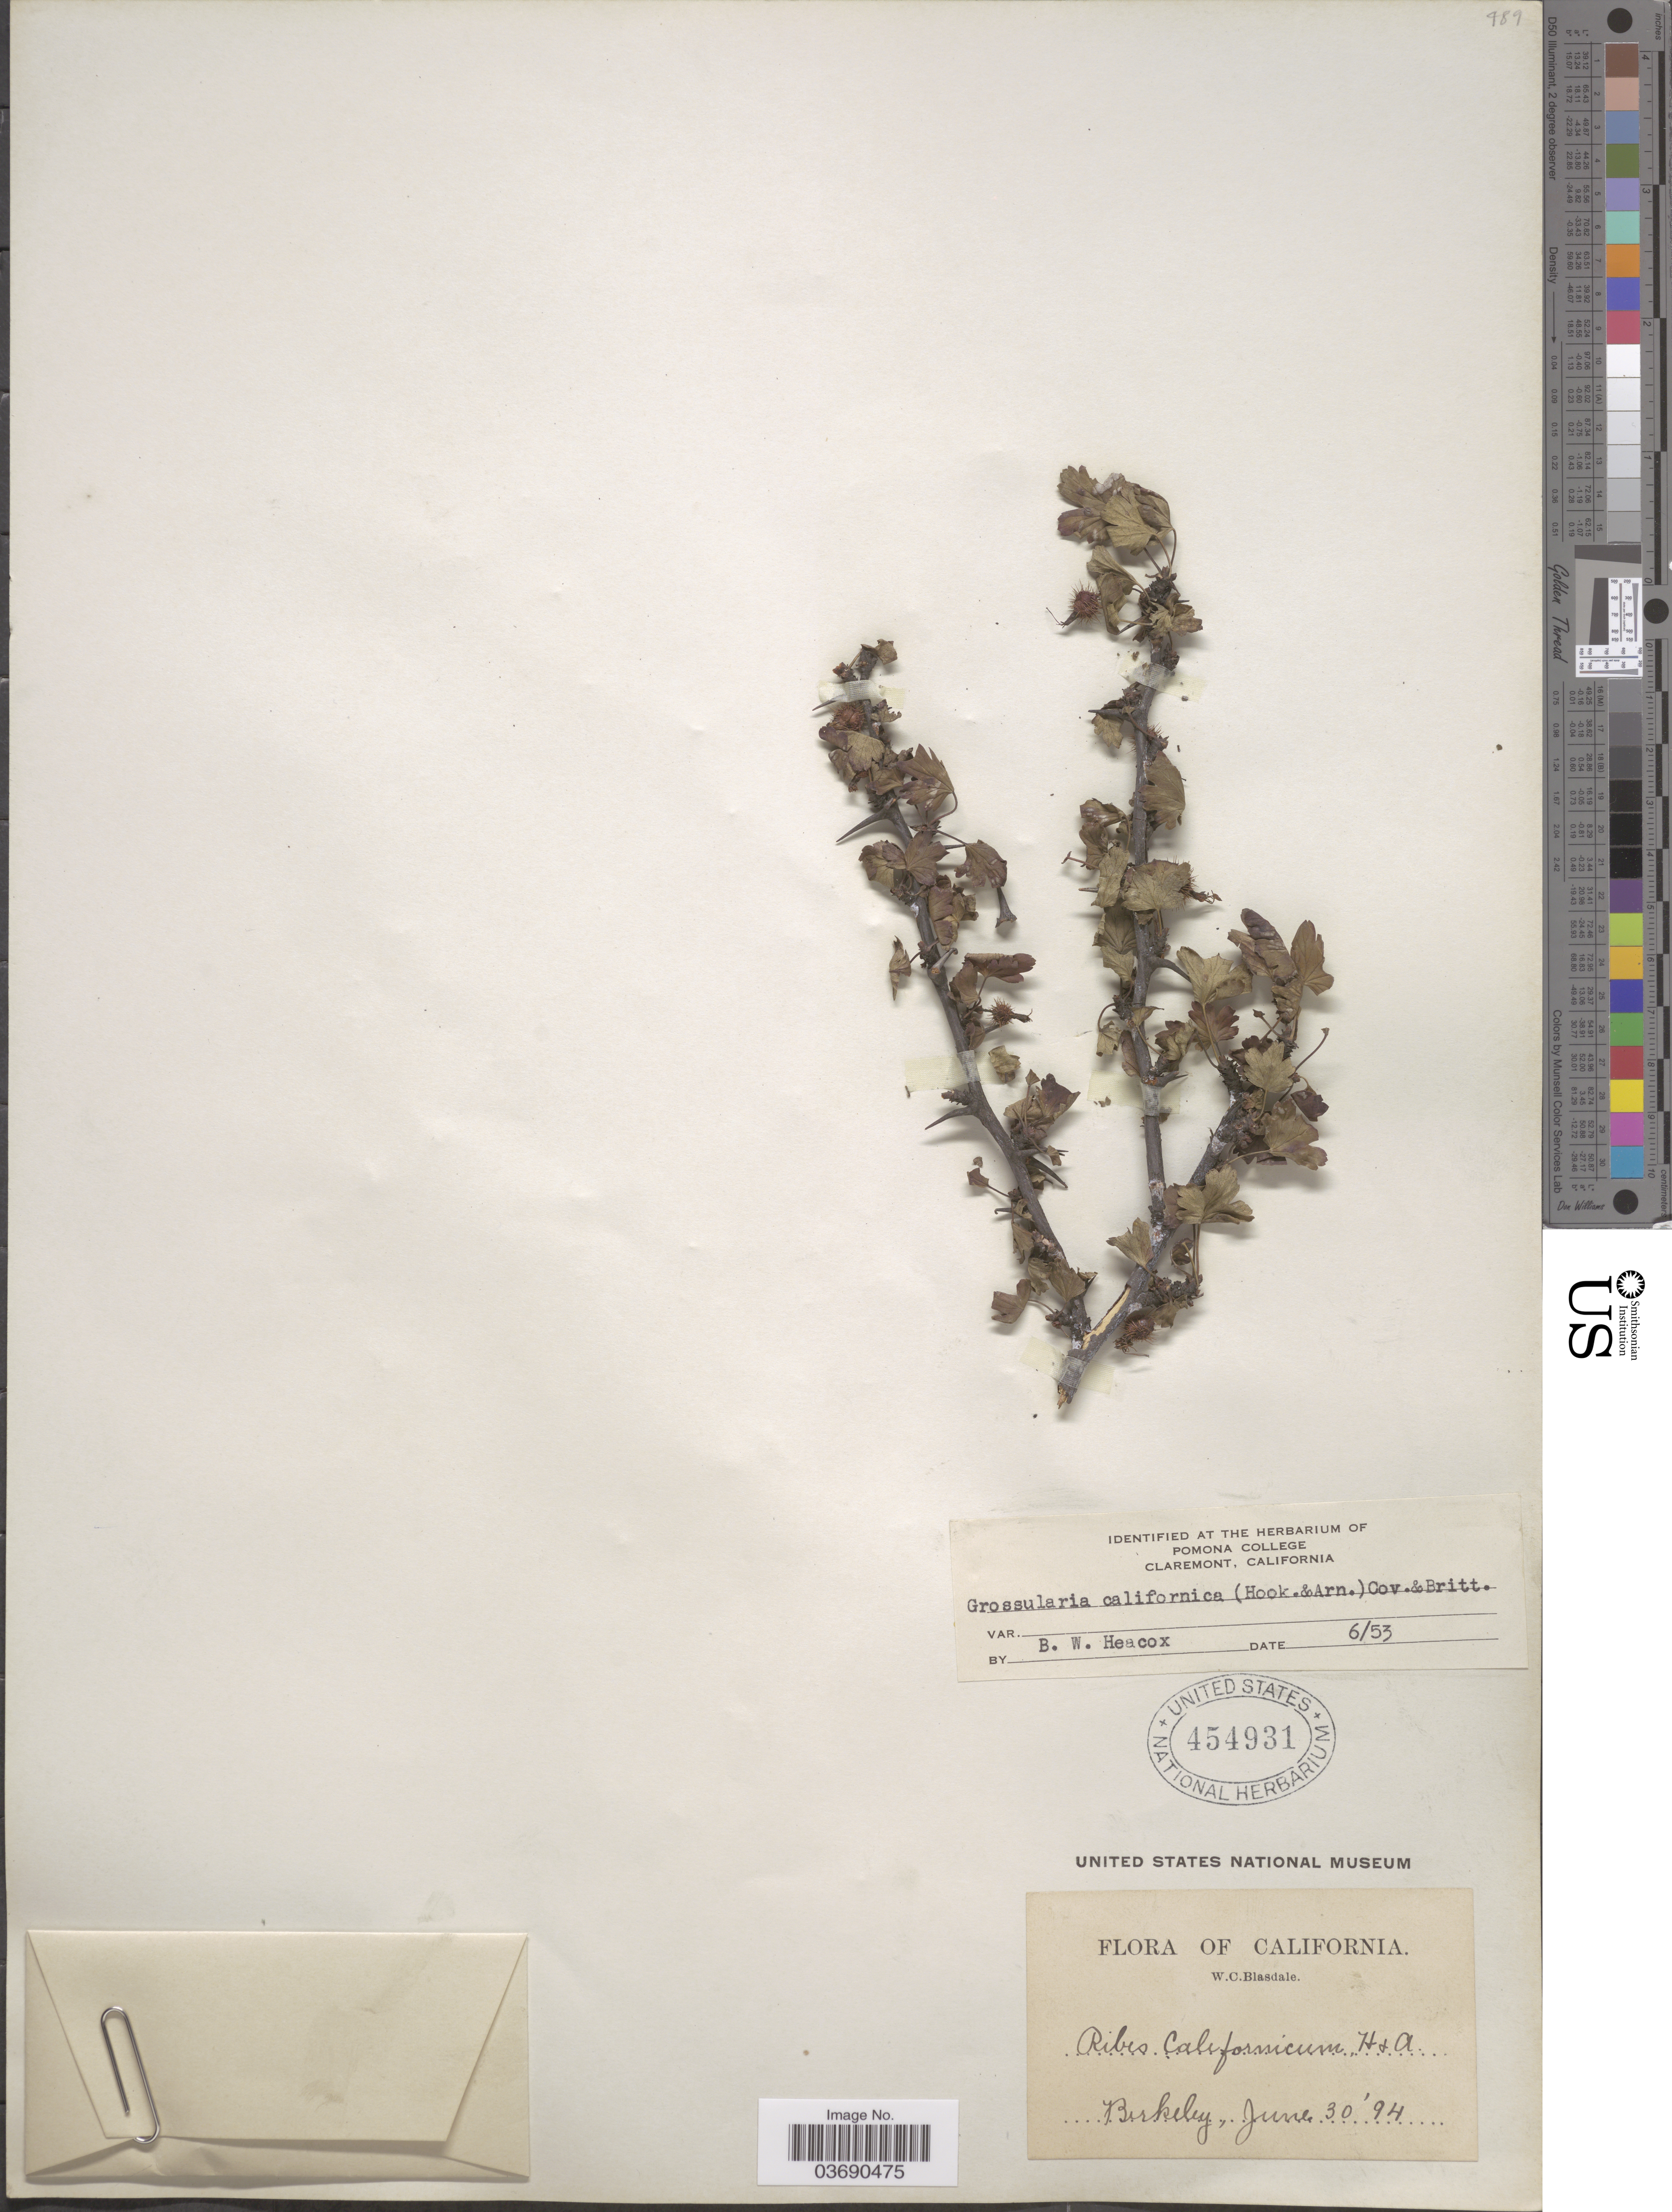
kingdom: Plantae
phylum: Tracheophyta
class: Magnoliopsida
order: Saxifragales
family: Grossulariaceae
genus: Ribes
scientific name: Ribes californicum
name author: Hook. & Arn.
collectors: W. Blasdale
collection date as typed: Transcribed d/m/y: 30/6/94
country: United States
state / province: California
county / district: Alameda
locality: Berkeley.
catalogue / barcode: US 454931